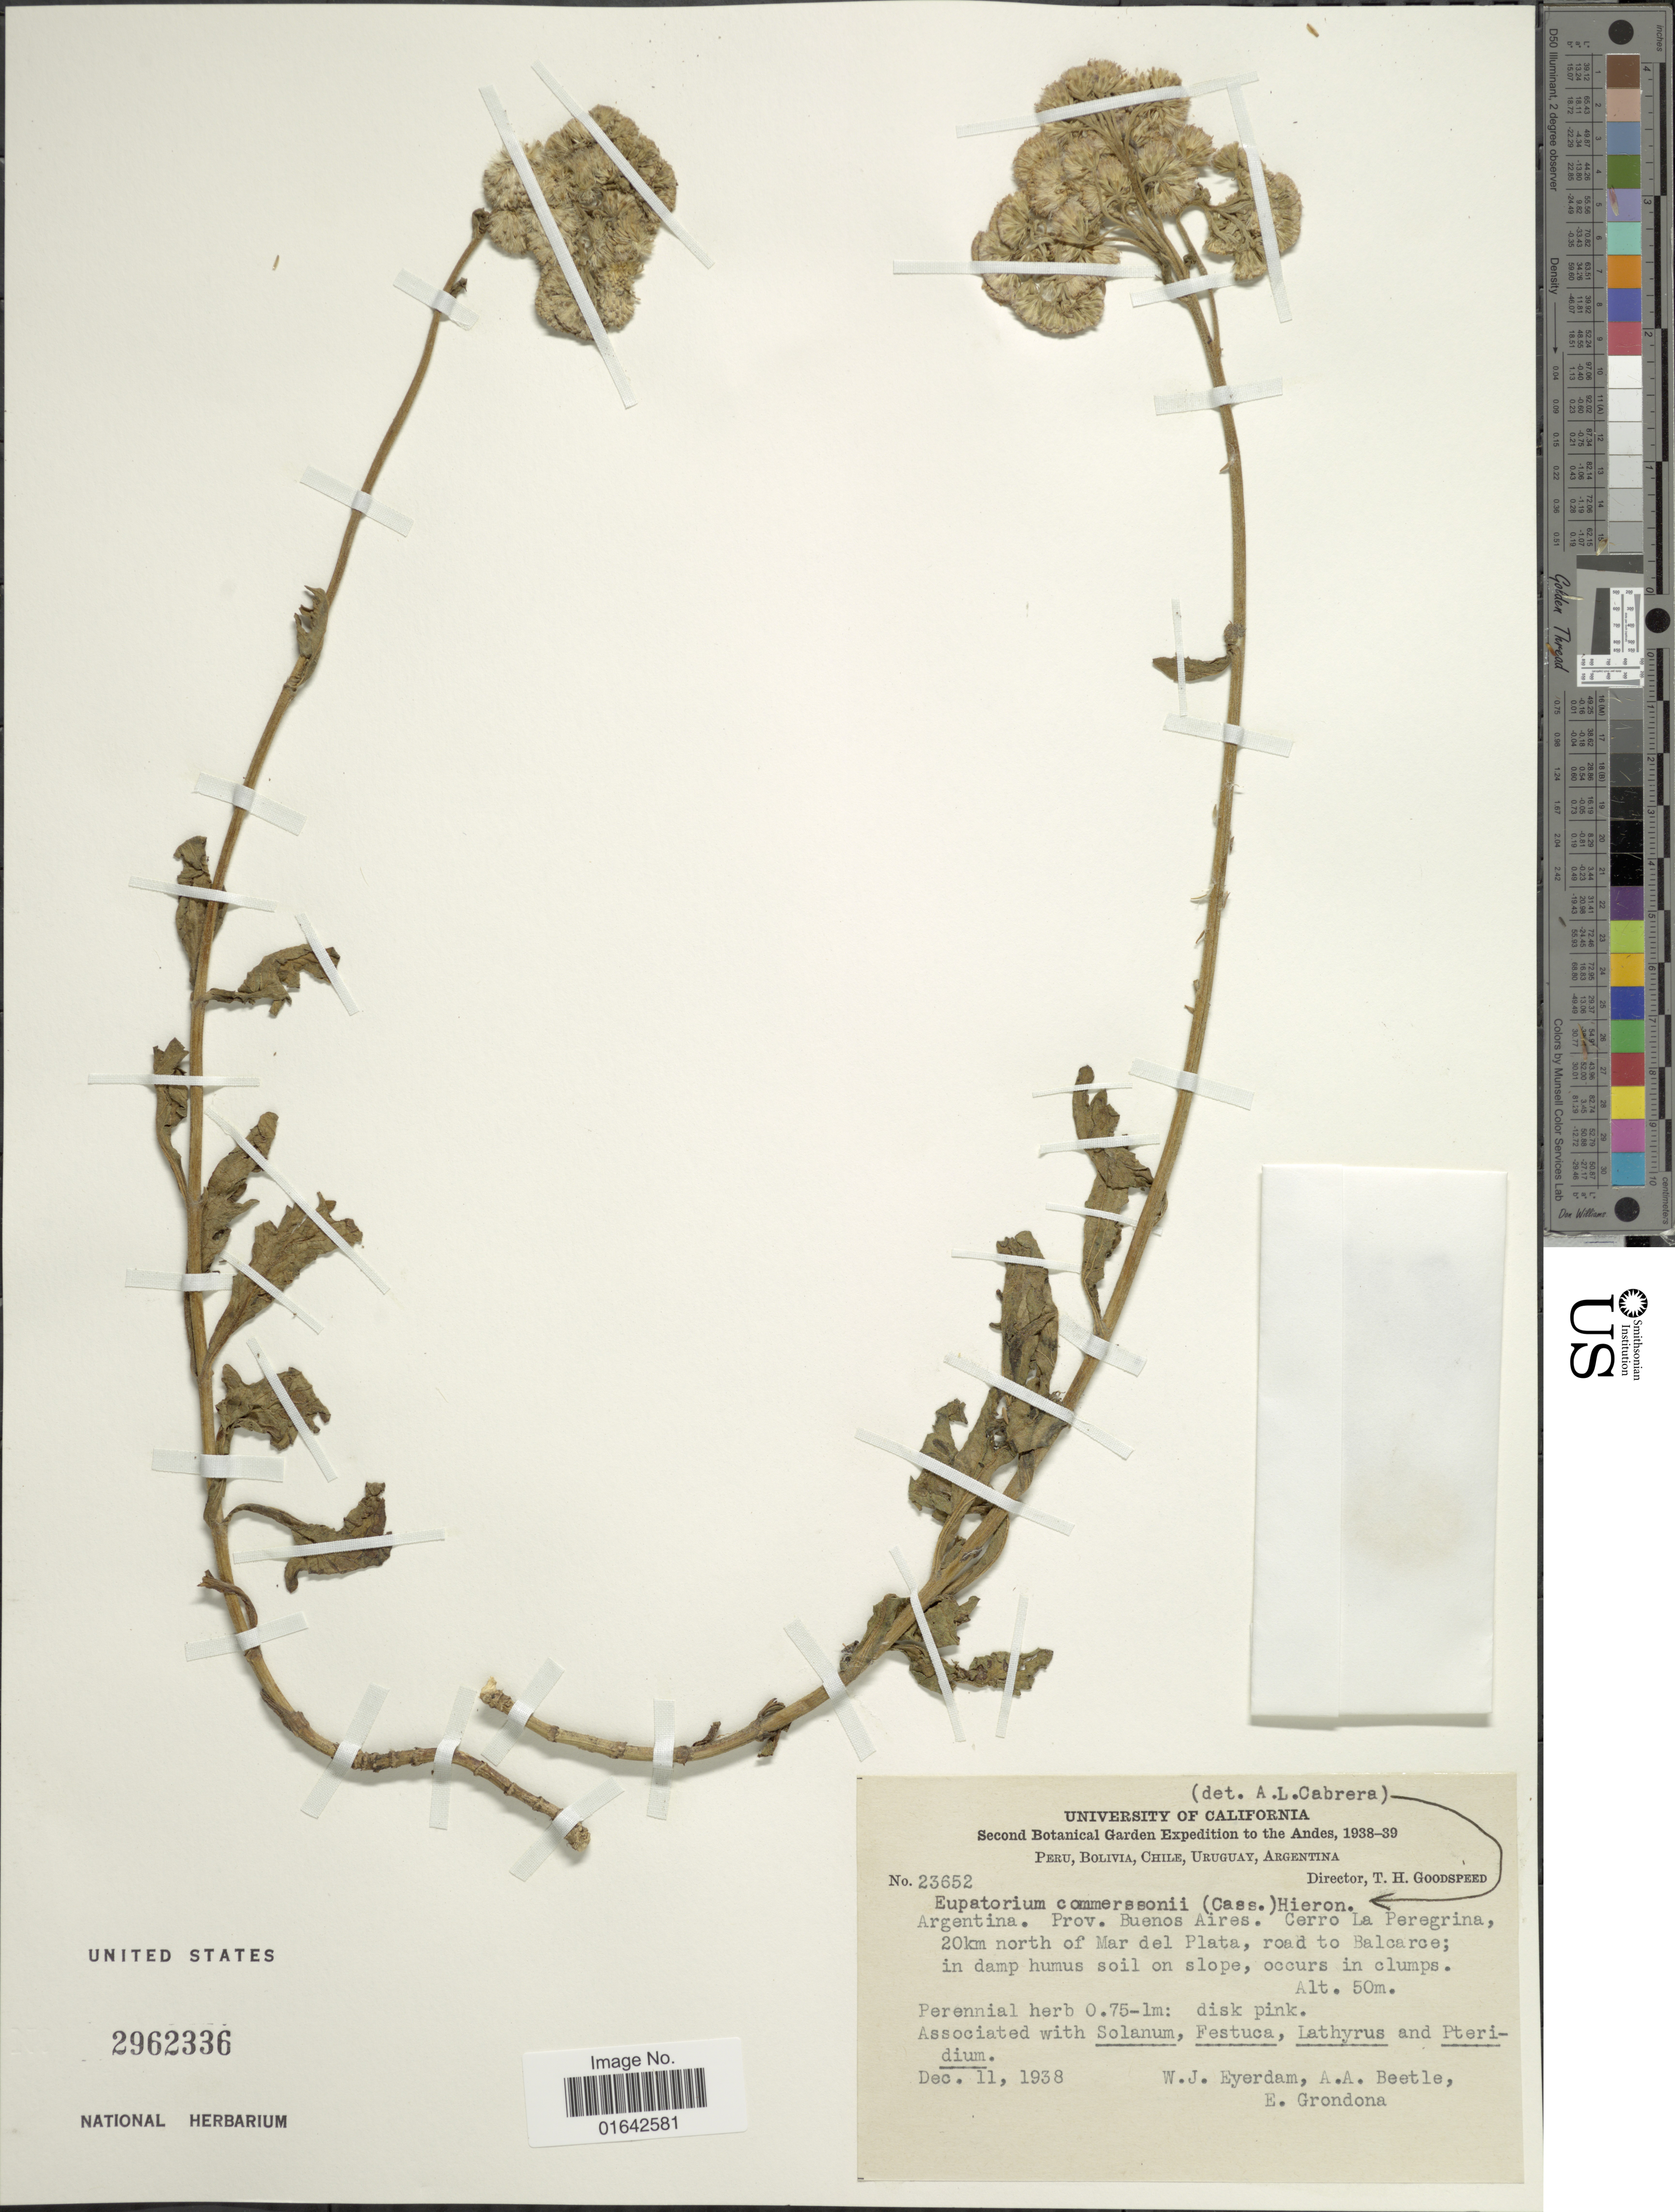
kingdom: Plantae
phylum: Tracheophyta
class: Magnoliopsida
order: Asterales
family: Asteraceae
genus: Gyptis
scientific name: Gyptis commersonii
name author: Cass.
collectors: W. J. Eyerdam, A. A. Beetle & E. Grondona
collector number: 23652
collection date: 1938-12-11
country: Argentina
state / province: Buenos Aires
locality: Prov. Buenos Aires, Cerro La Peregrina, 20km north of Mar del Plata, road to Balcarce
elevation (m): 50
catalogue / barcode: US 2962336